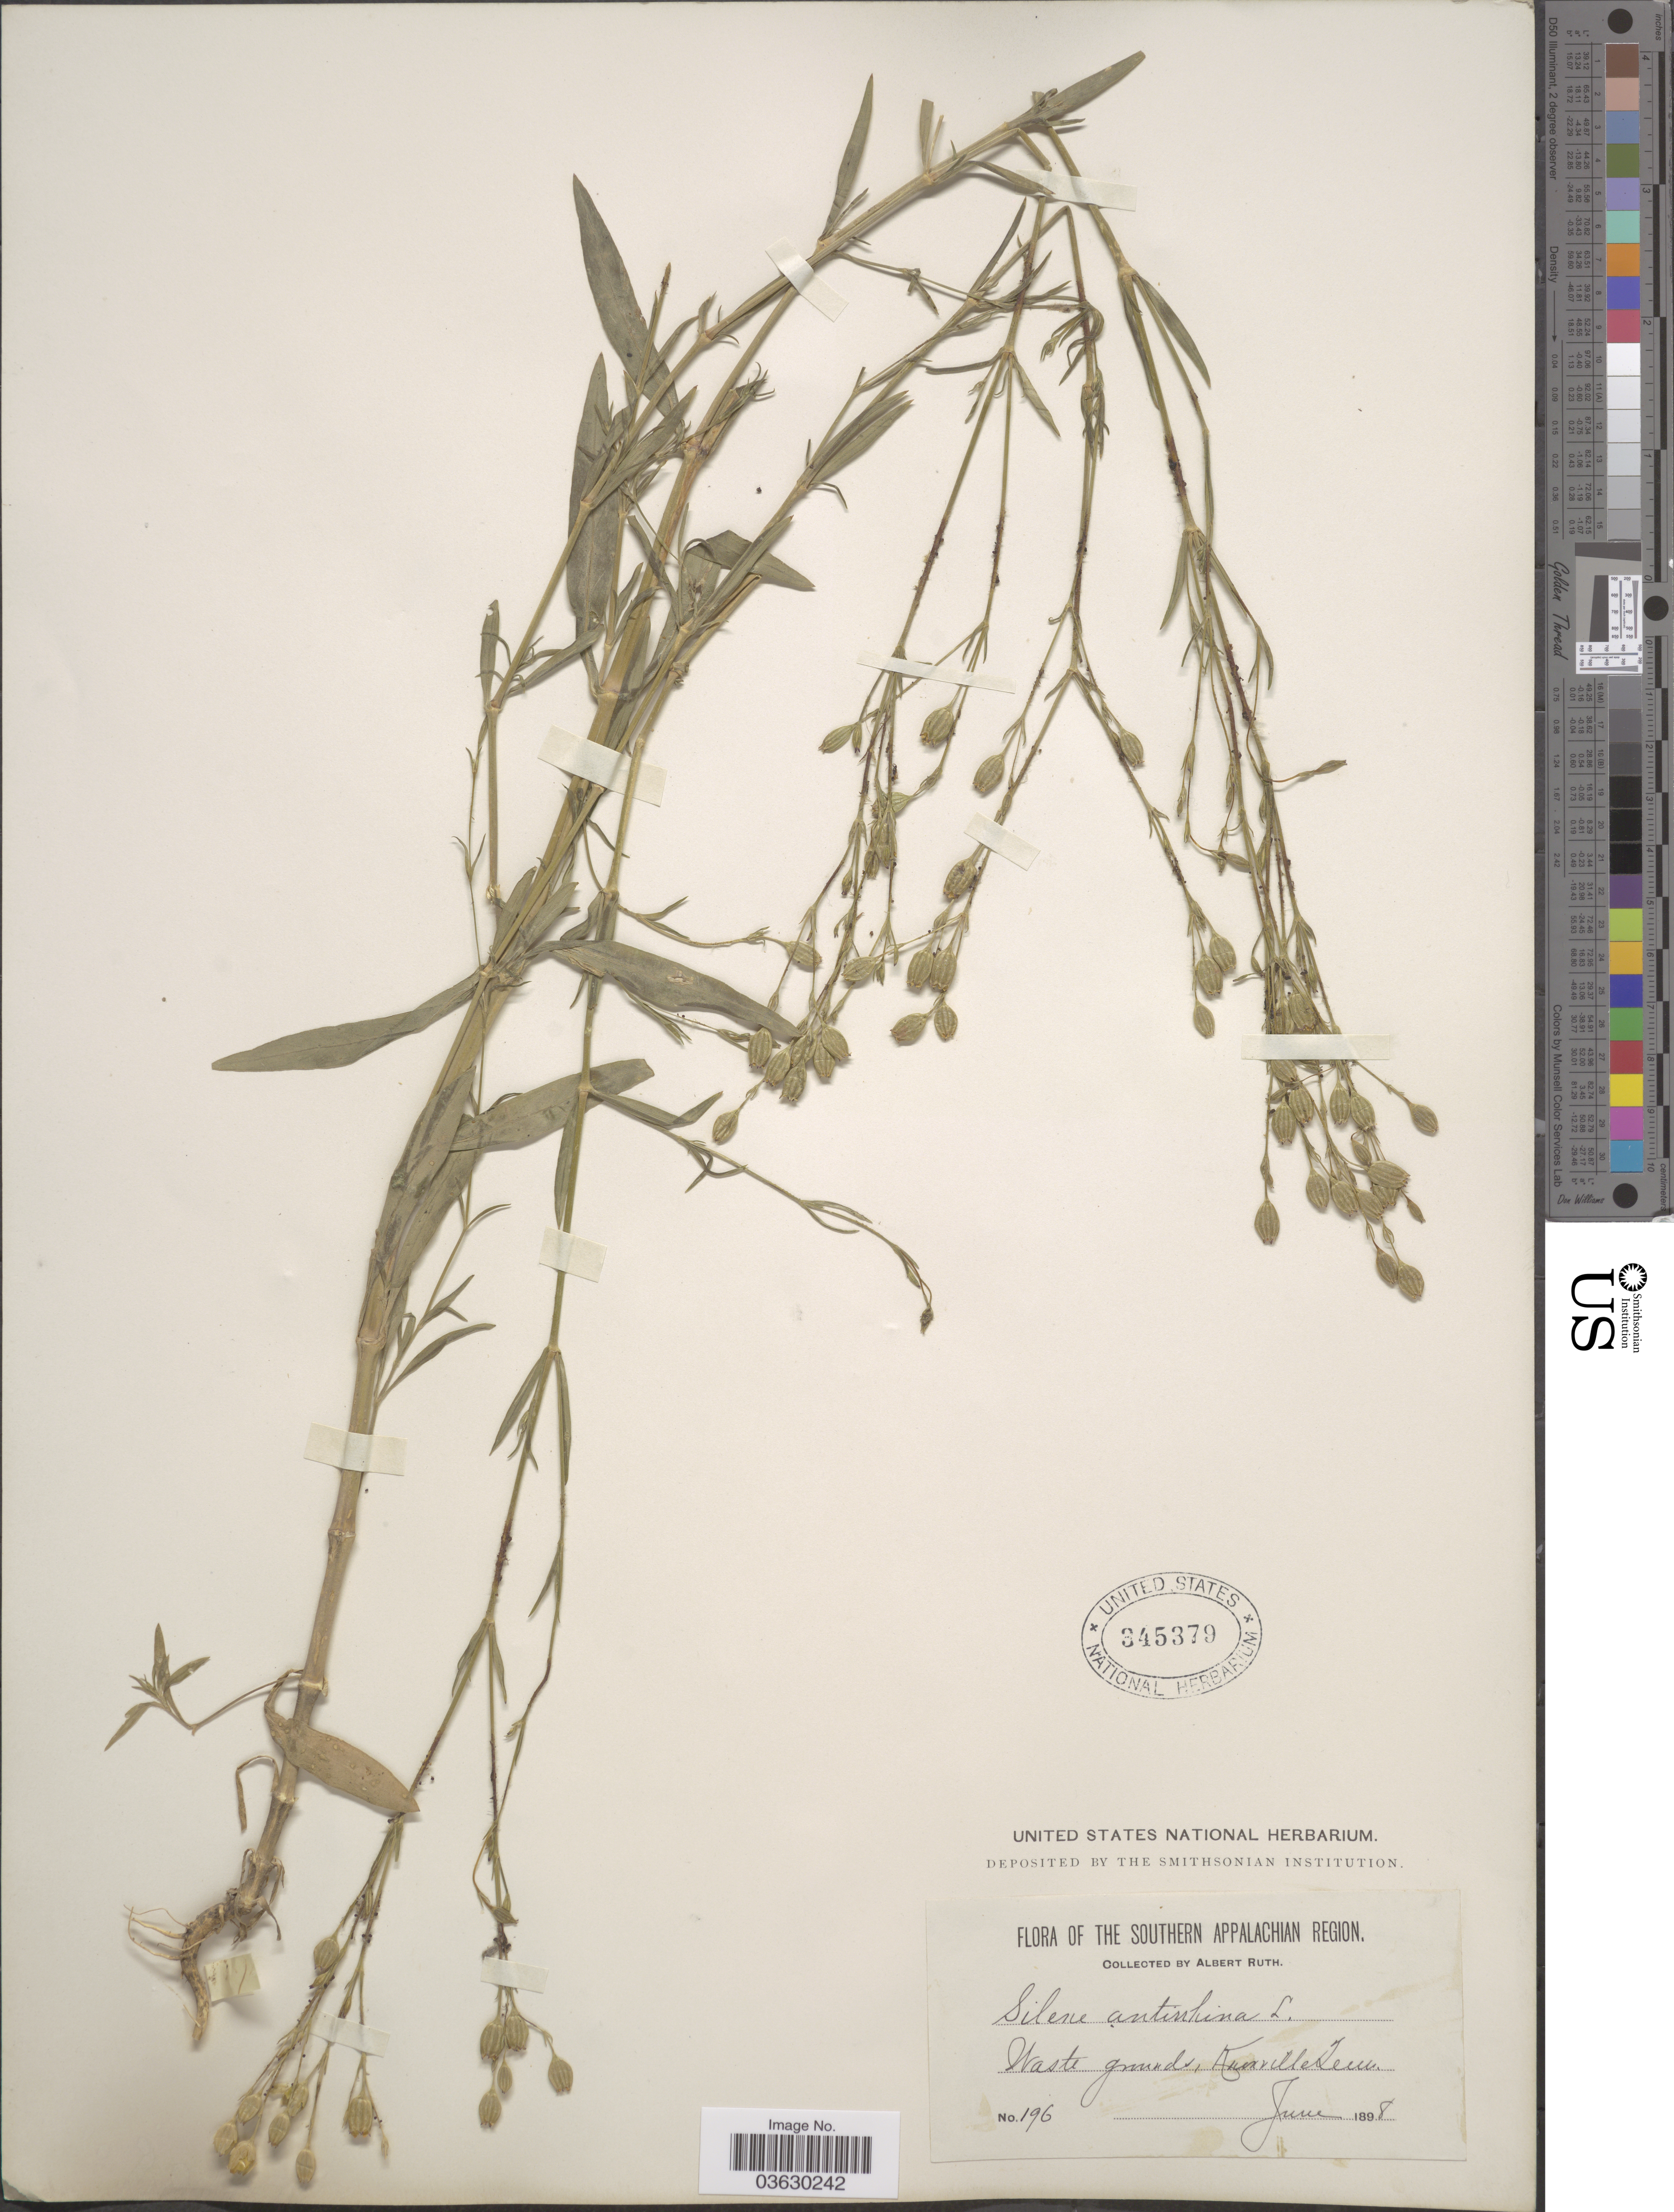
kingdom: Plantae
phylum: Tracheophyta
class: Magnoliopsida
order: Caryophyllales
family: Caryophyllaceae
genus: Silene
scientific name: Silene antirrhina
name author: L.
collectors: A. Ruth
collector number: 196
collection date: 1898-06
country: United States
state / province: Tennessee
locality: The Southern Appalachian Region. Knoxville.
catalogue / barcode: US 345379